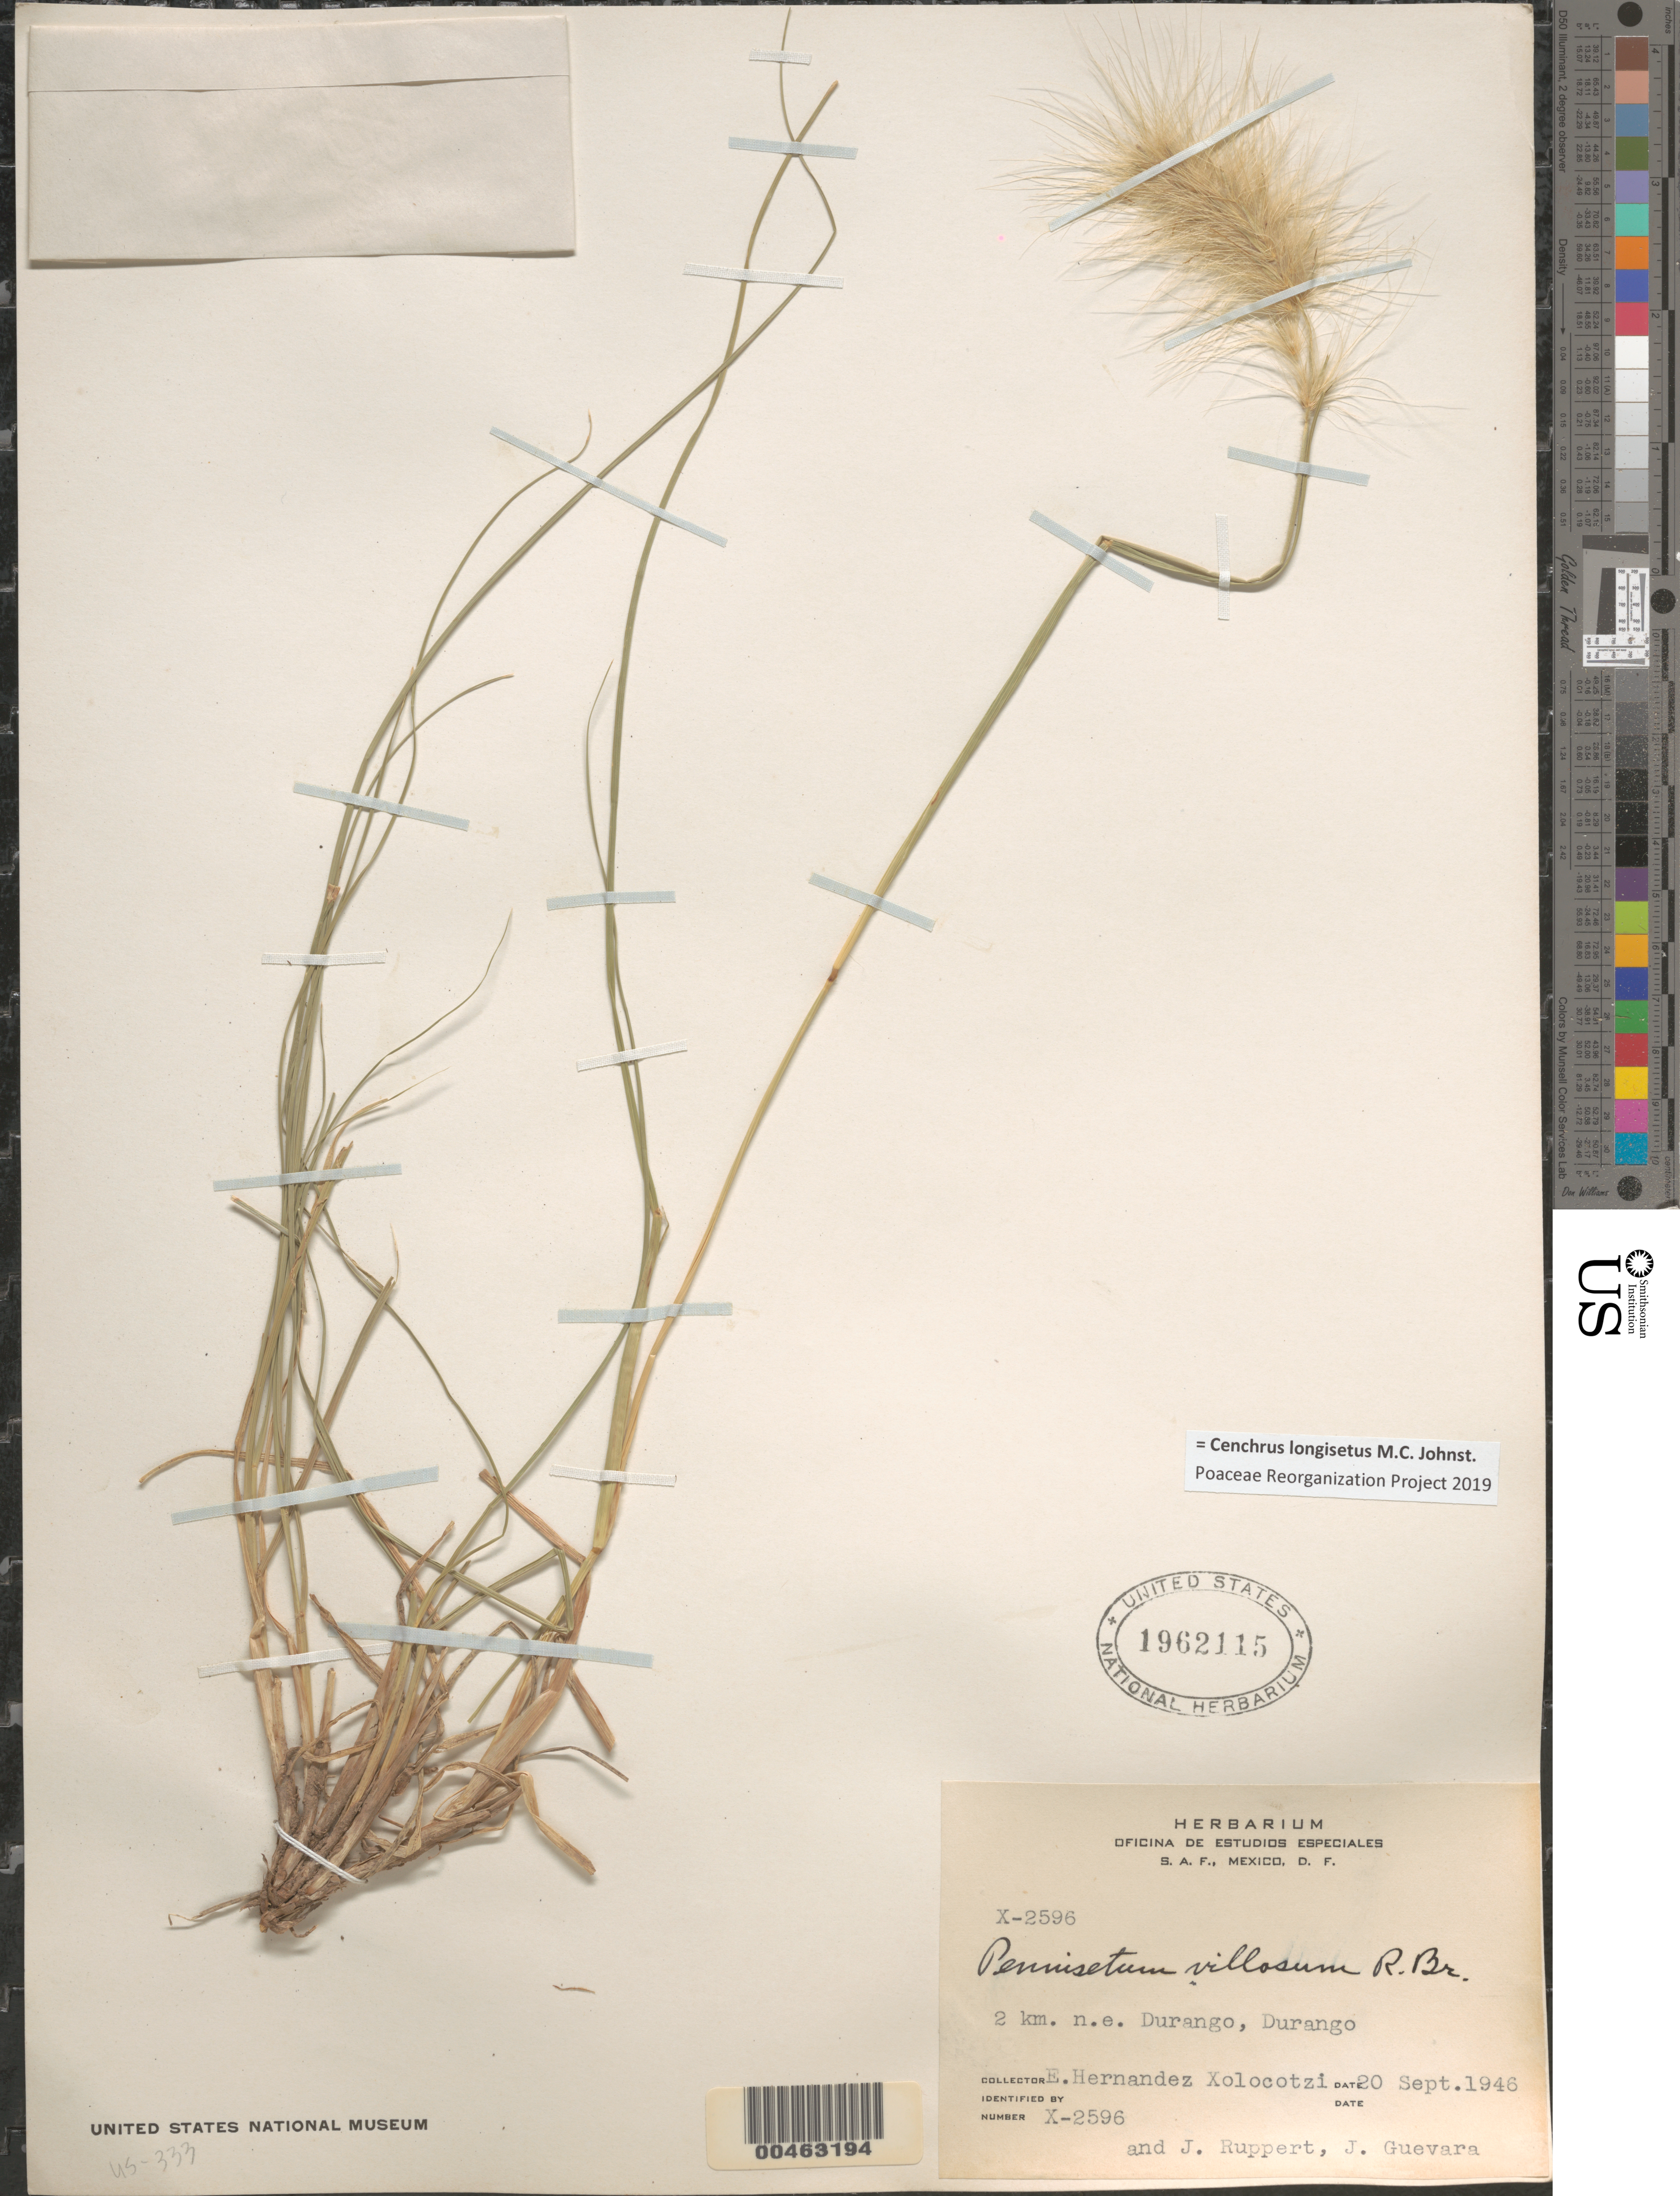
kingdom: Plantae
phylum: Tracheophyta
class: Liliopsida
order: Poales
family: Poaceae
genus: Cenchrus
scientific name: Cenchrus longisetus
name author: M.C. Johnst.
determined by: Poaceae Reorganization Project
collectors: E. I. Hernández-X., J. Ruppert & J. Guevara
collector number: X-2596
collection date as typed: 20 Sep 1946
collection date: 1946-09-20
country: Mexico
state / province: Durango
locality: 2 km NE of Durango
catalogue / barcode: US 1962115